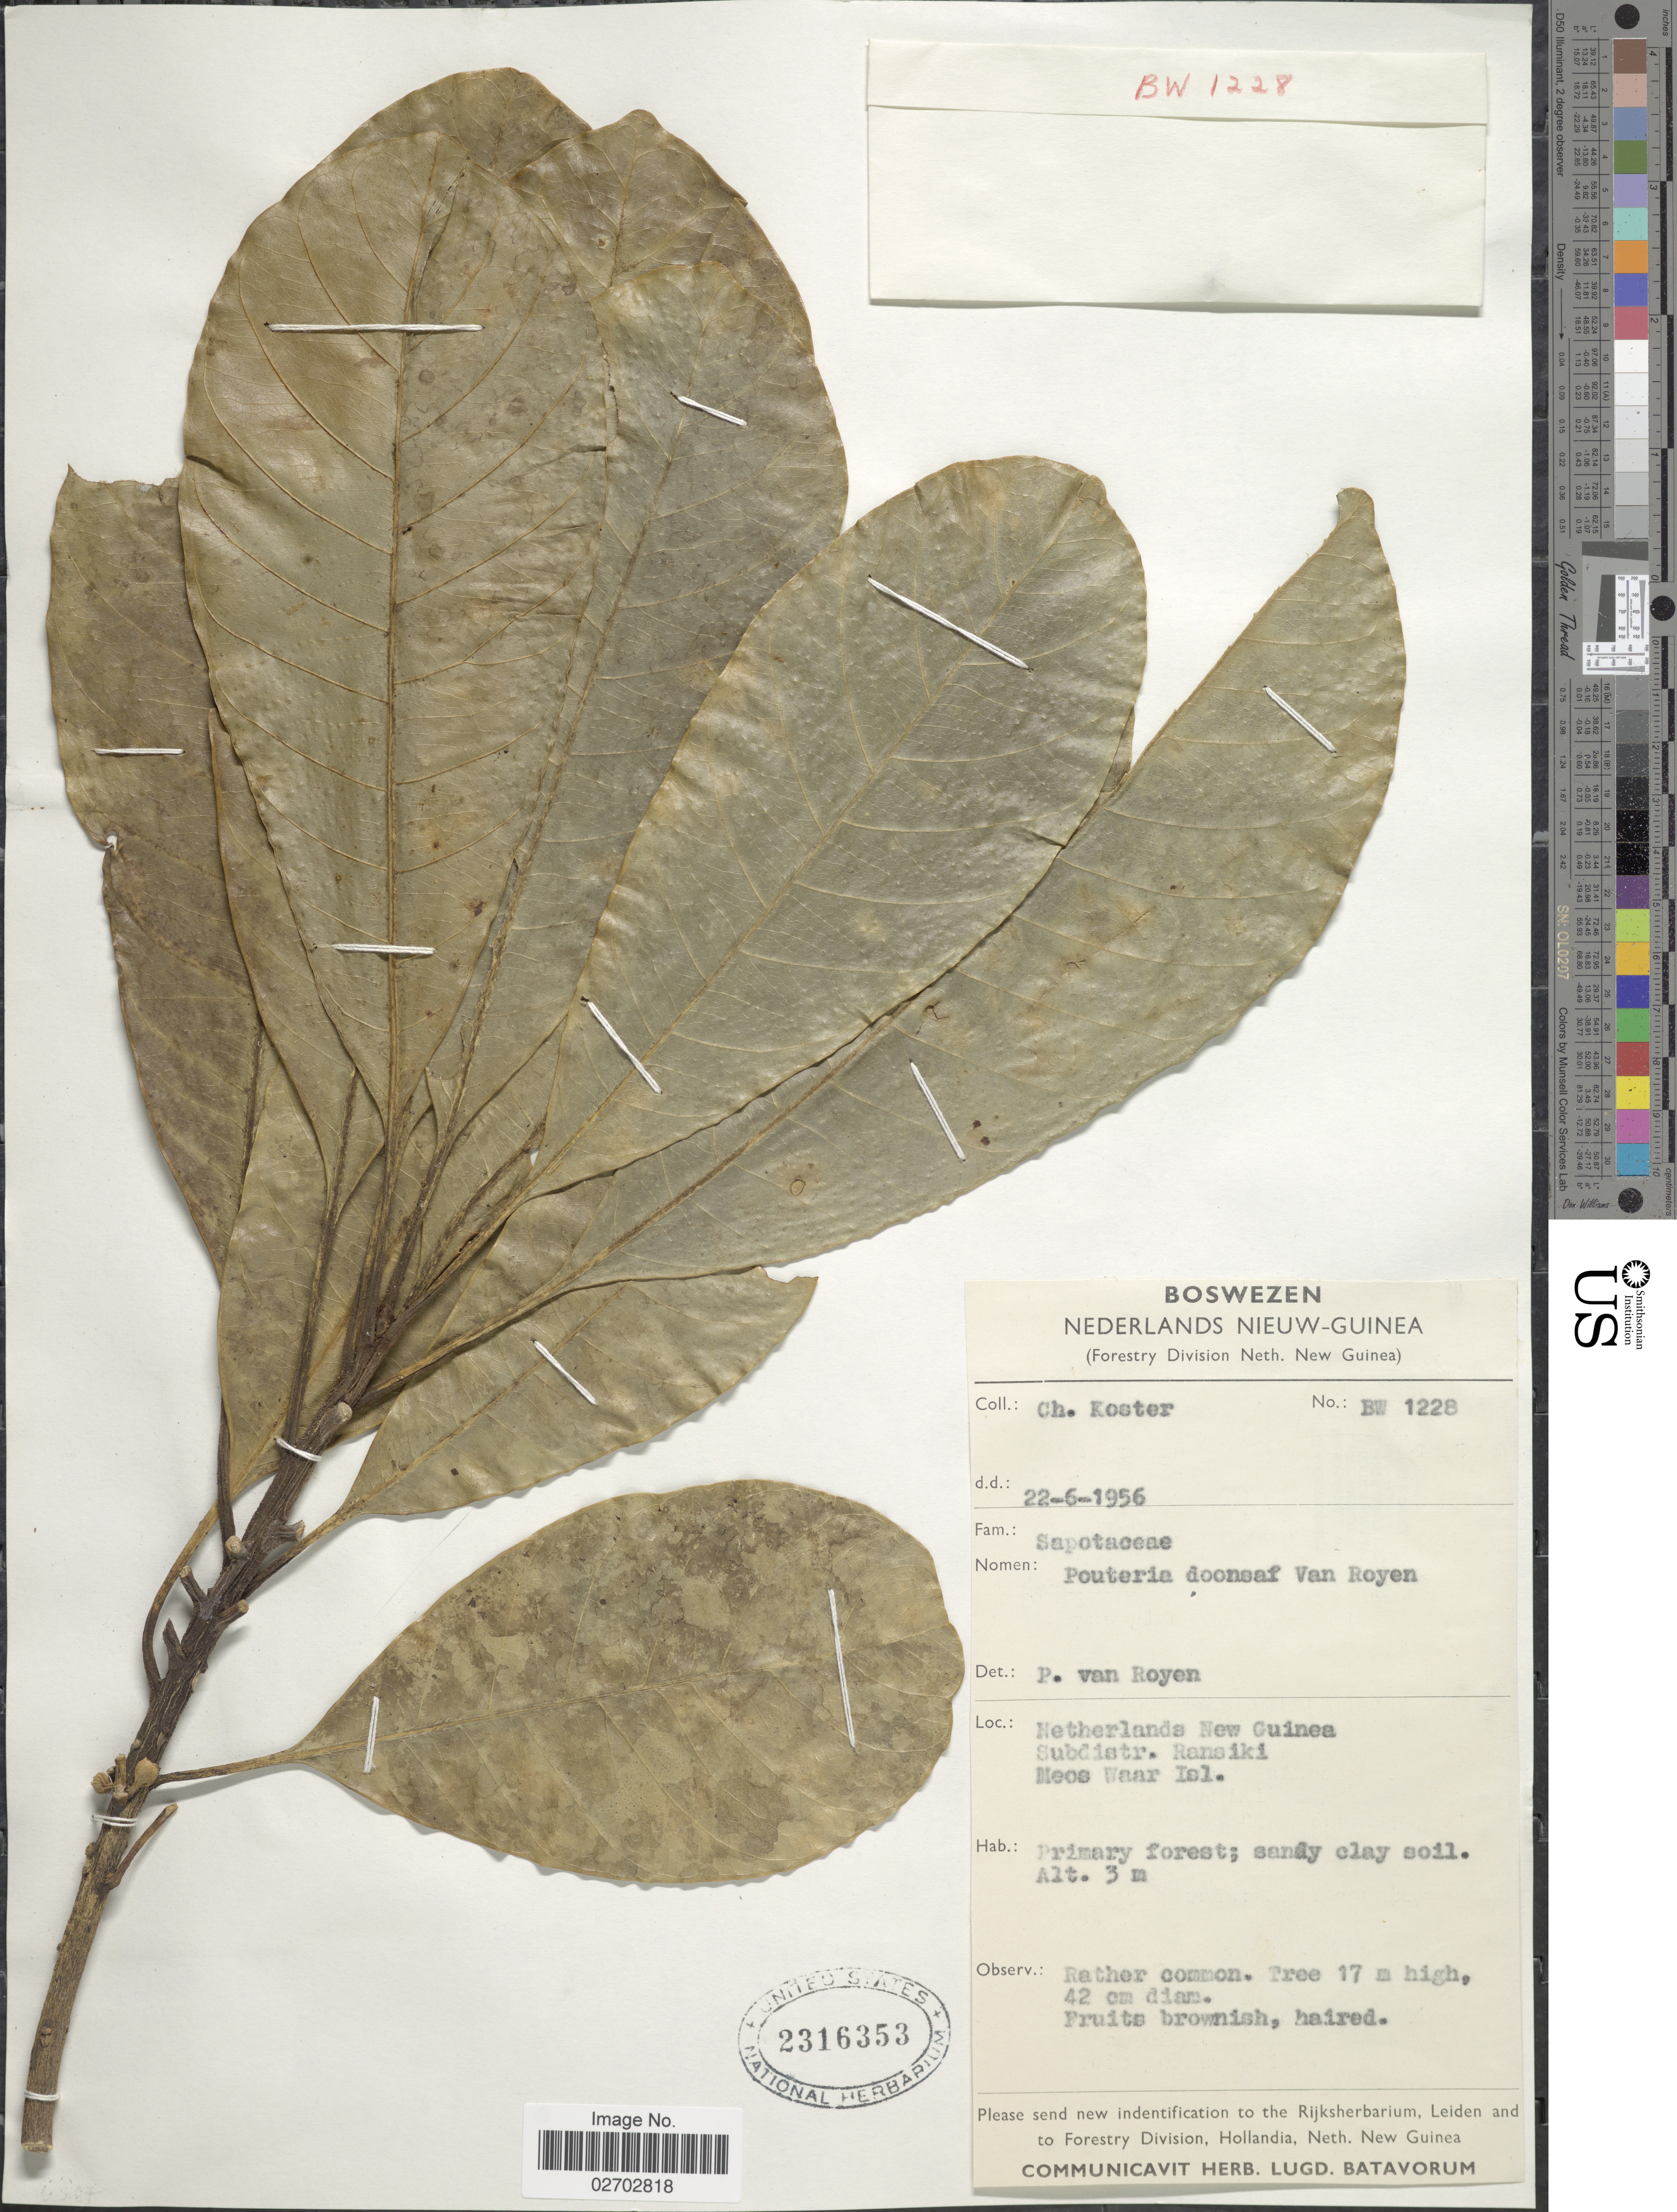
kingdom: Plantae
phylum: Tracheophyta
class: Magnoliopsida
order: Ericales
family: Sapotaceae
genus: Pouteria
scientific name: Pouteria doonsaf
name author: P. Royen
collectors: C. Koster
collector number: BW 1228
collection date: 1956-06-22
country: Indonesia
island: New Guinea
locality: Netherlands New Guinea. Subdistr. Ransiki Meos Waar Isl.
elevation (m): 3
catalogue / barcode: US 2316353